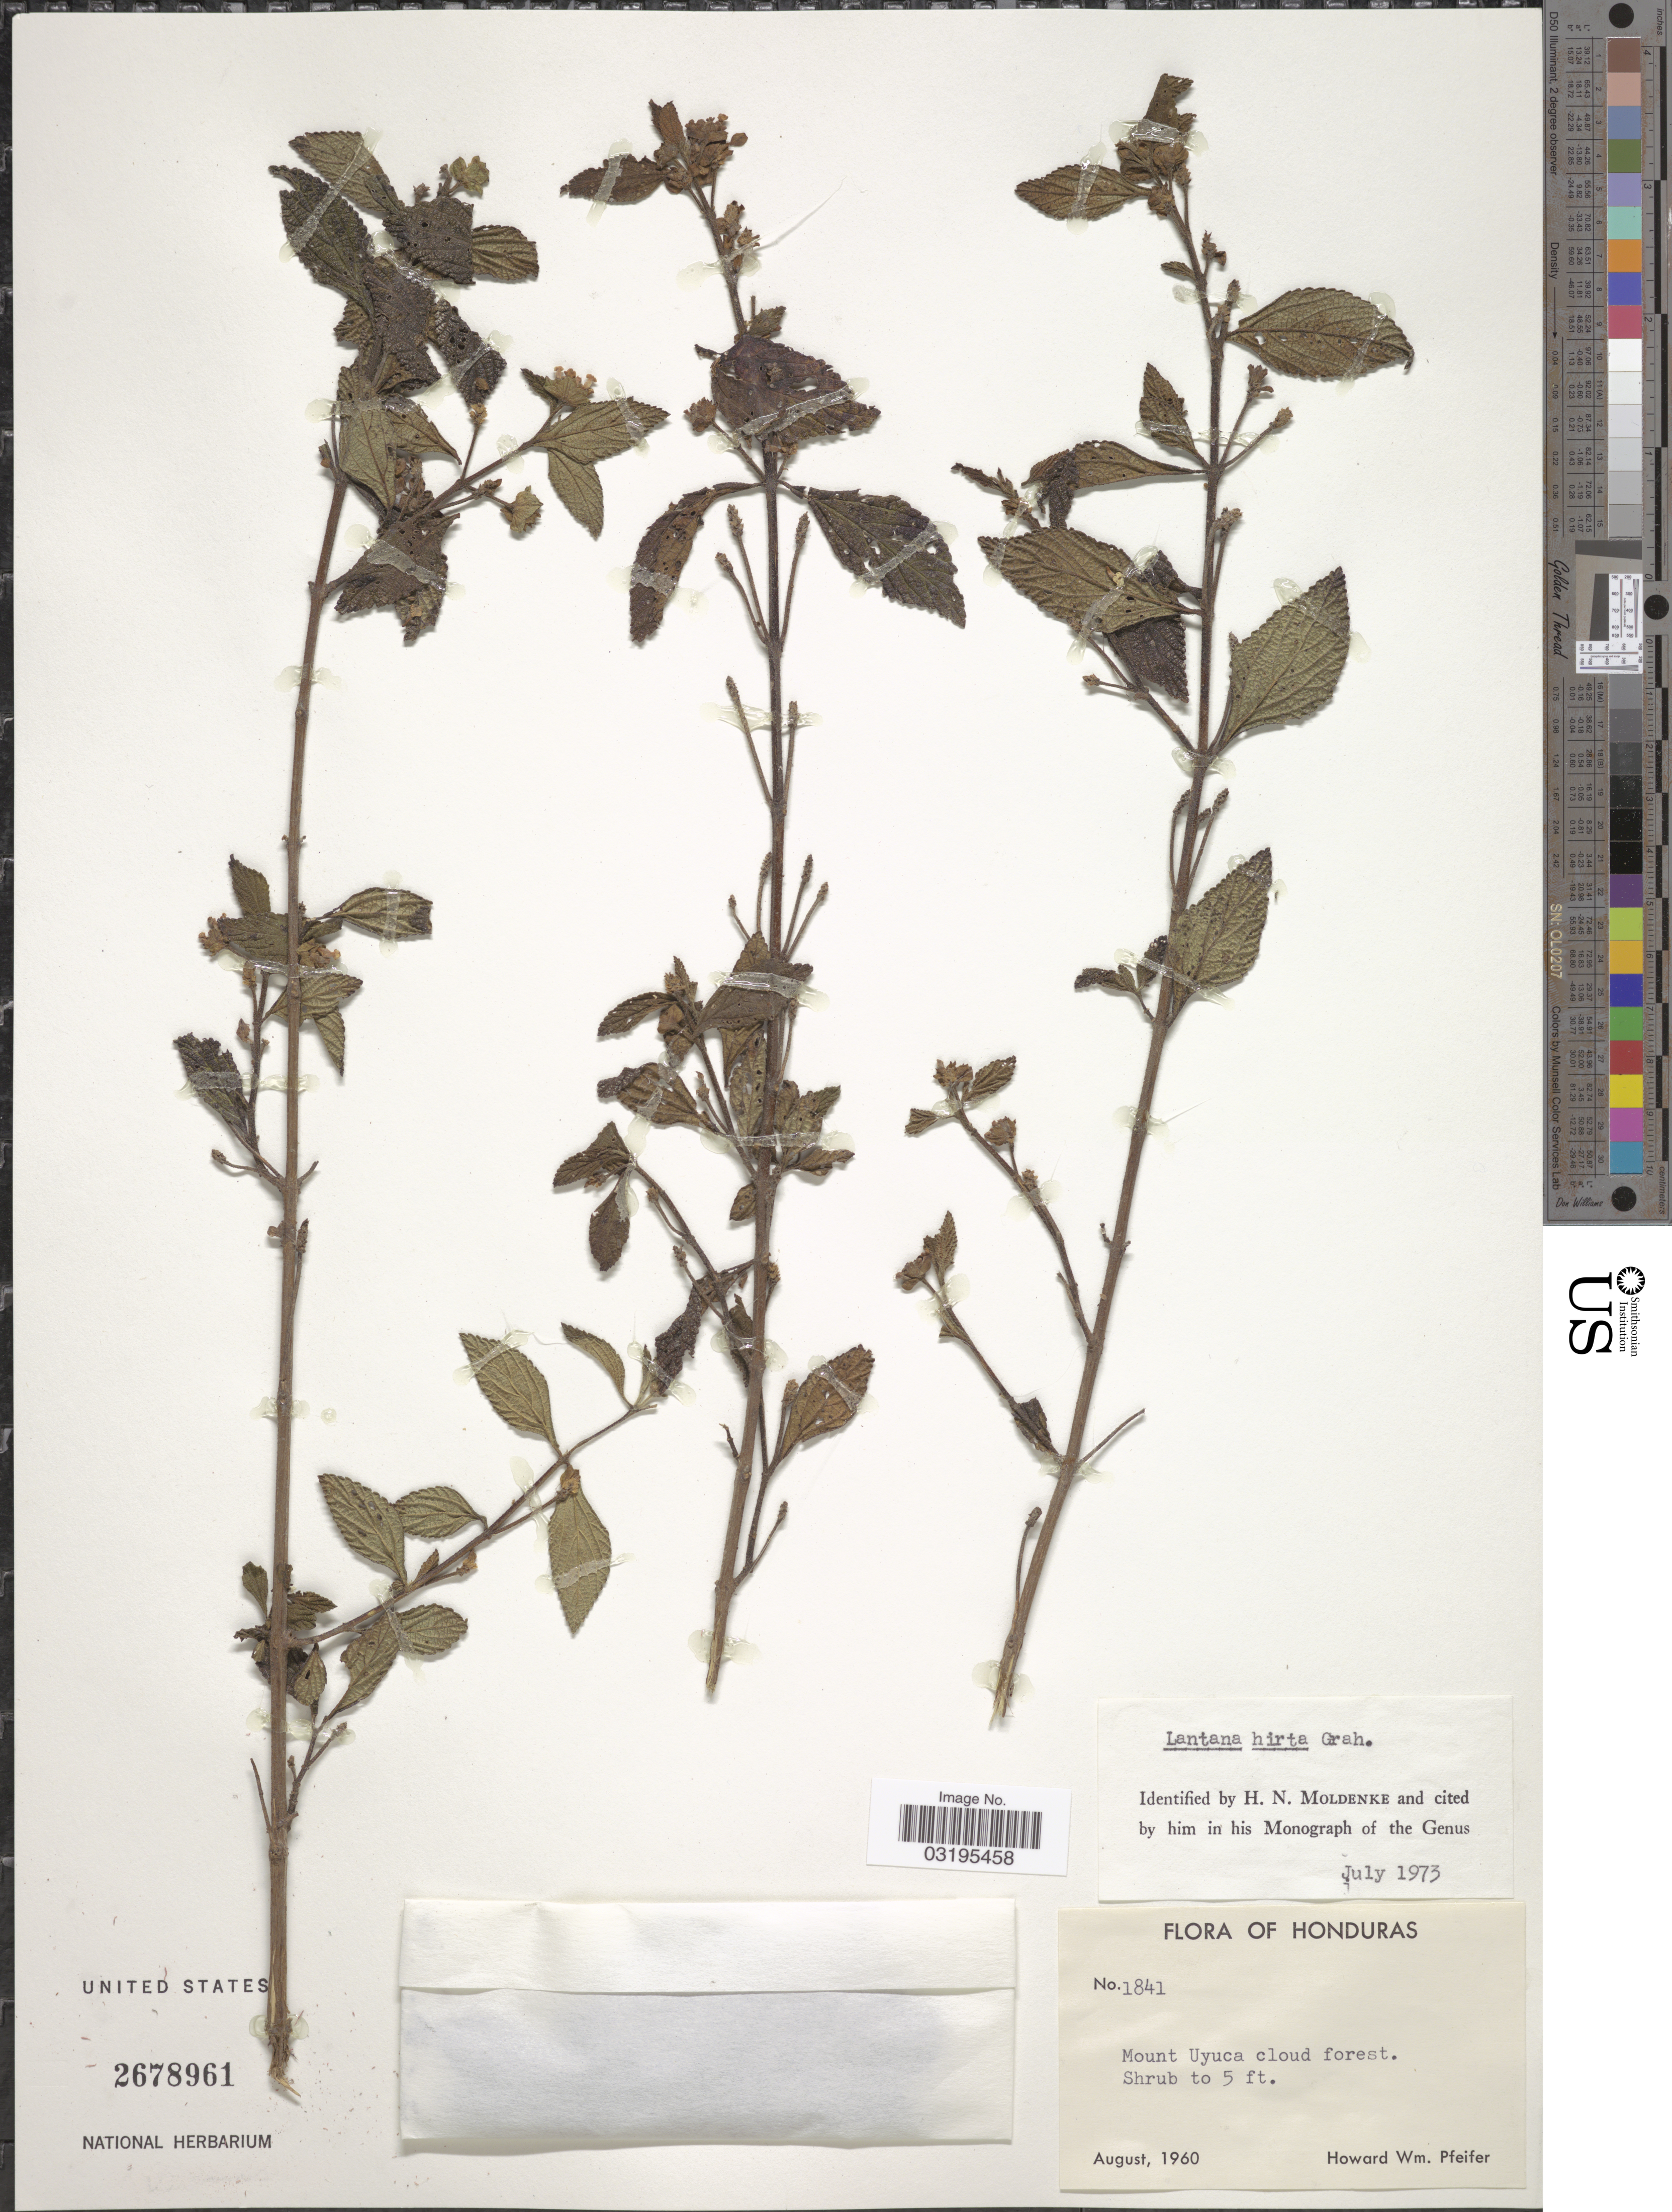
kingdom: Plantae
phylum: Tracheophyta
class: Magnoliopsida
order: Lamiales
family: Verbenaceae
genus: Lantana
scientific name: Lantana hirta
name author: Graham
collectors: H. W. Pfeifer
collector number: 1841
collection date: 1960-08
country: Honduras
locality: Mount Uyuca cloud forest.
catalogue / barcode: US 2678961